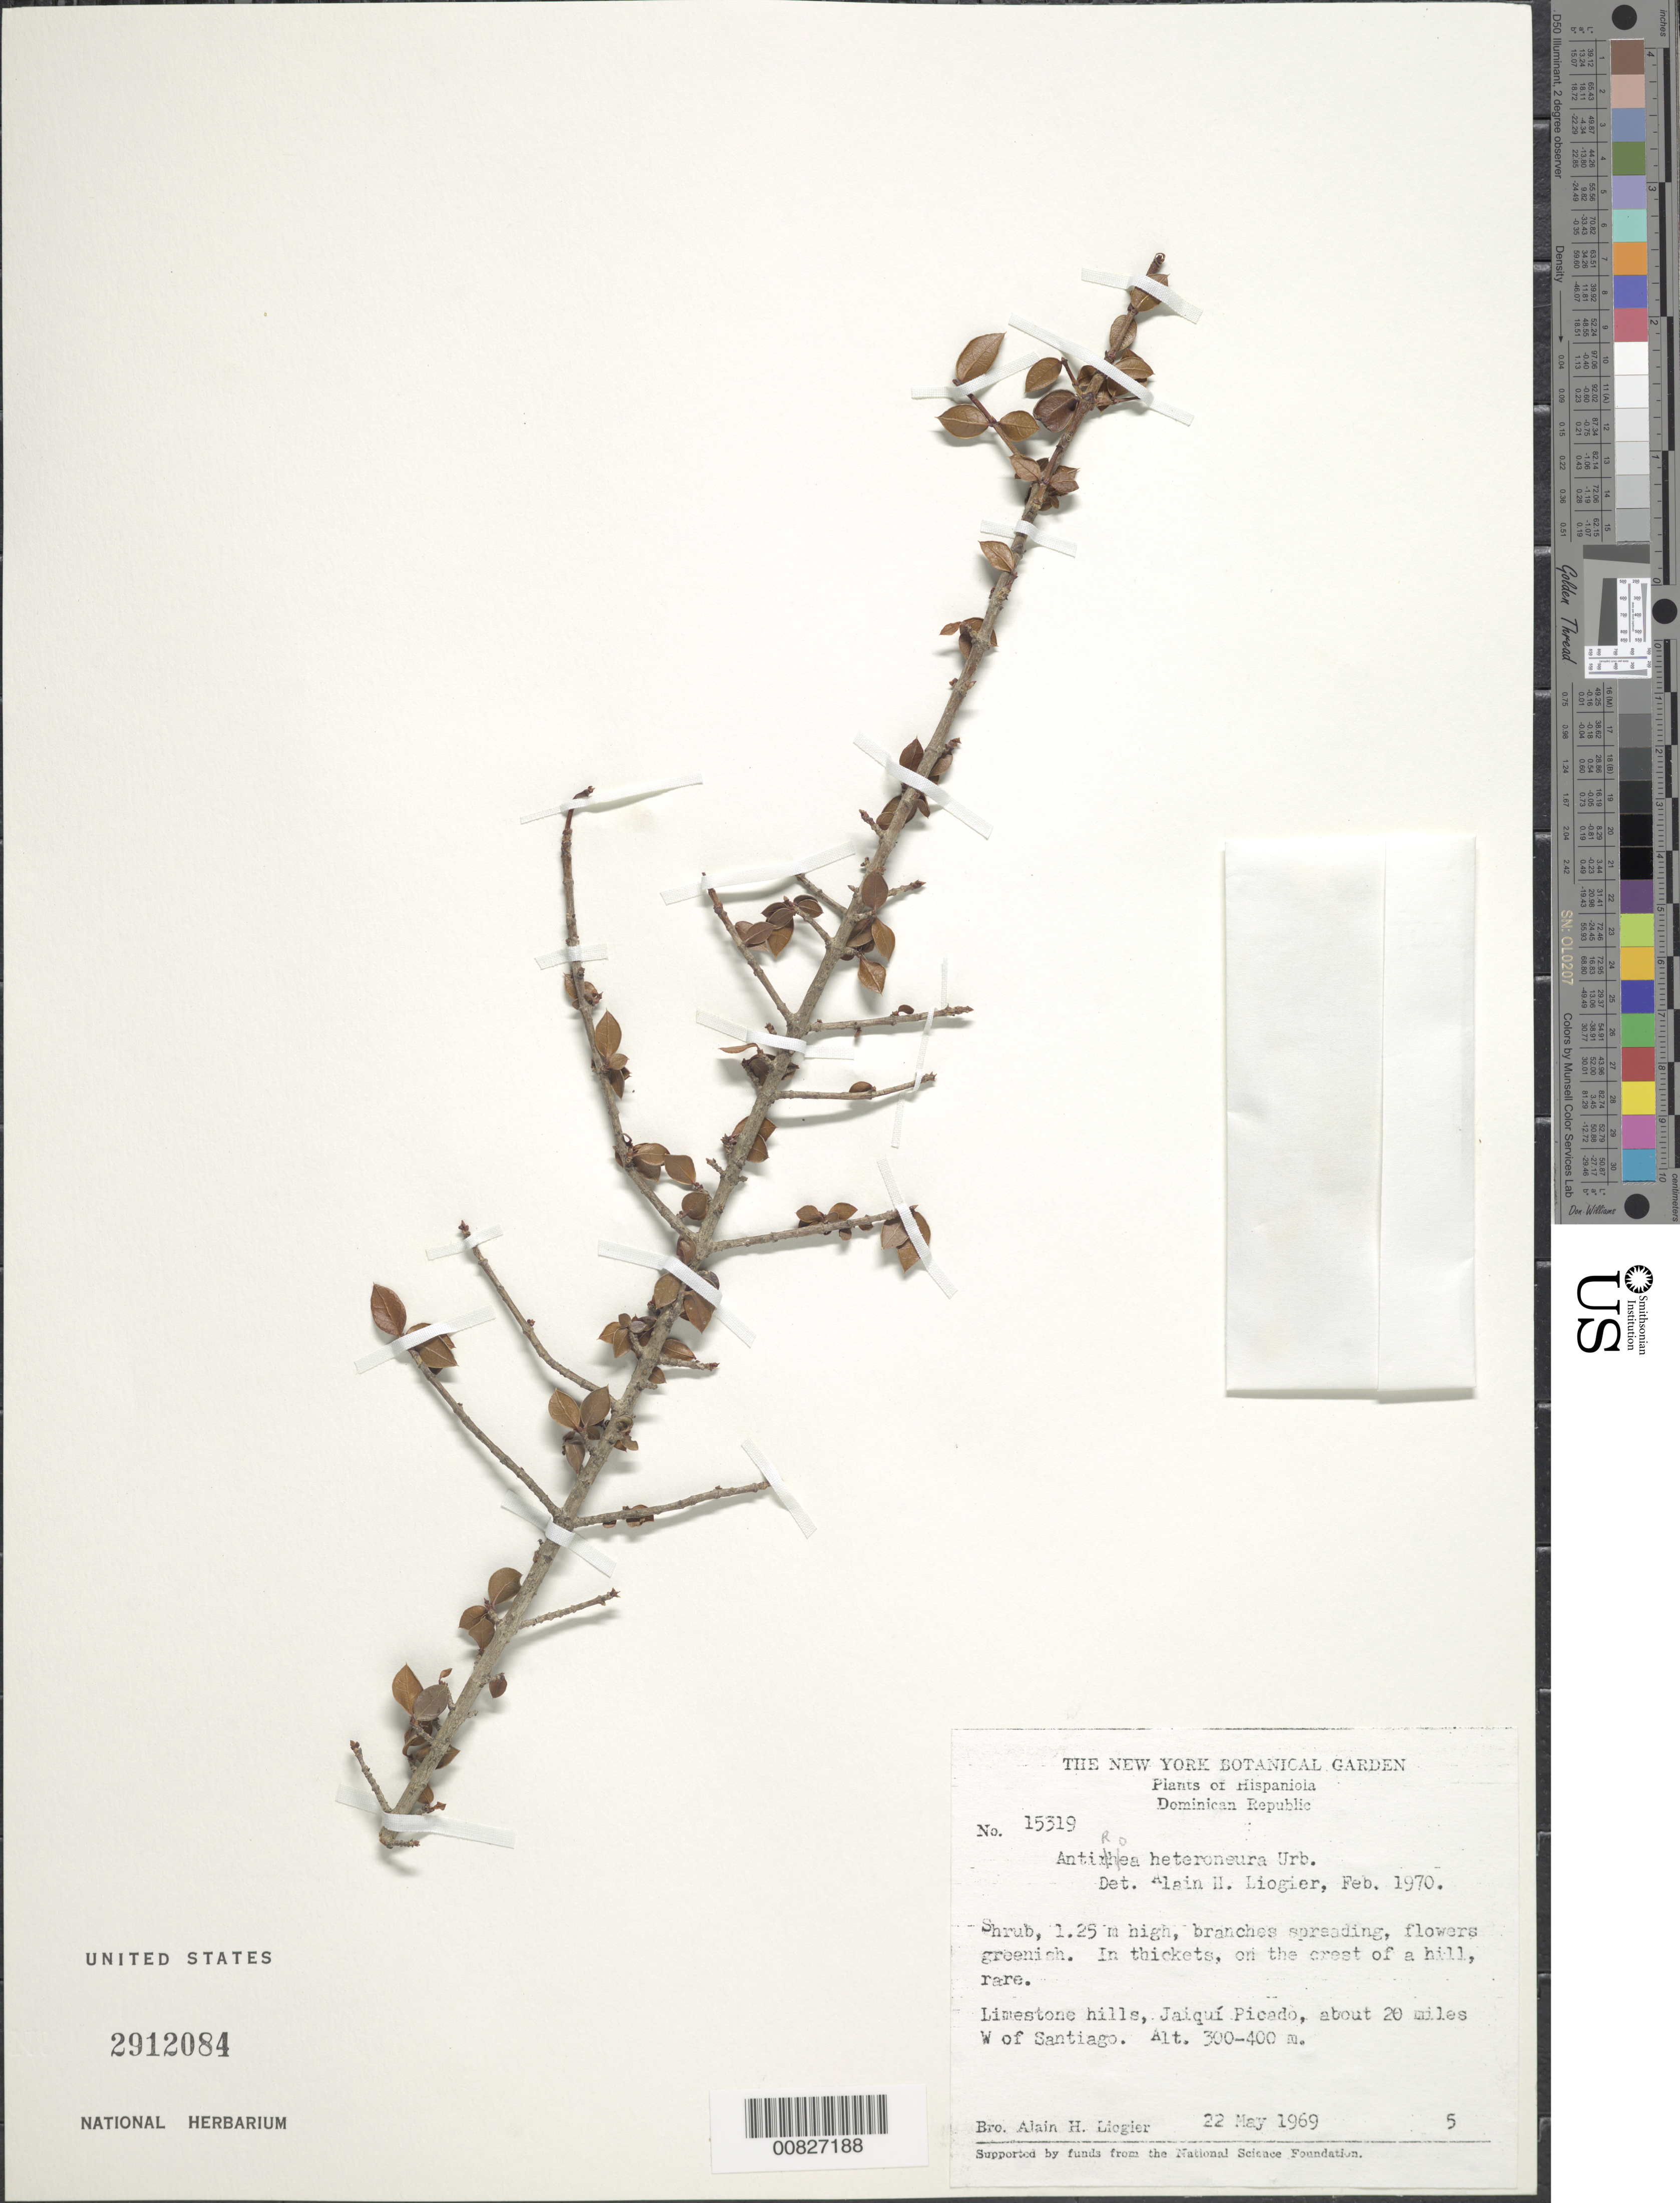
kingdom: Plantae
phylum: Tracheophyta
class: Magnoliopsida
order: Gentianales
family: Rubiaceae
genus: Stenostomum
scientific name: Stenostomum heteroneuron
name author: (Urb. & Ekman) Borhidi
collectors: A. H. Liogier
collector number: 15319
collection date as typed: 22 May 1969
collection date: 1969-05-22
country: Dominican Republic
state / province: Santiago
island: Hispaniola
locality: Jaiquí Picado, about 20 miles W of Santiago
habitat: In thickets, on the crest of a limestone hill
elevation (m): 300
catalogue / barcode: US 2912084